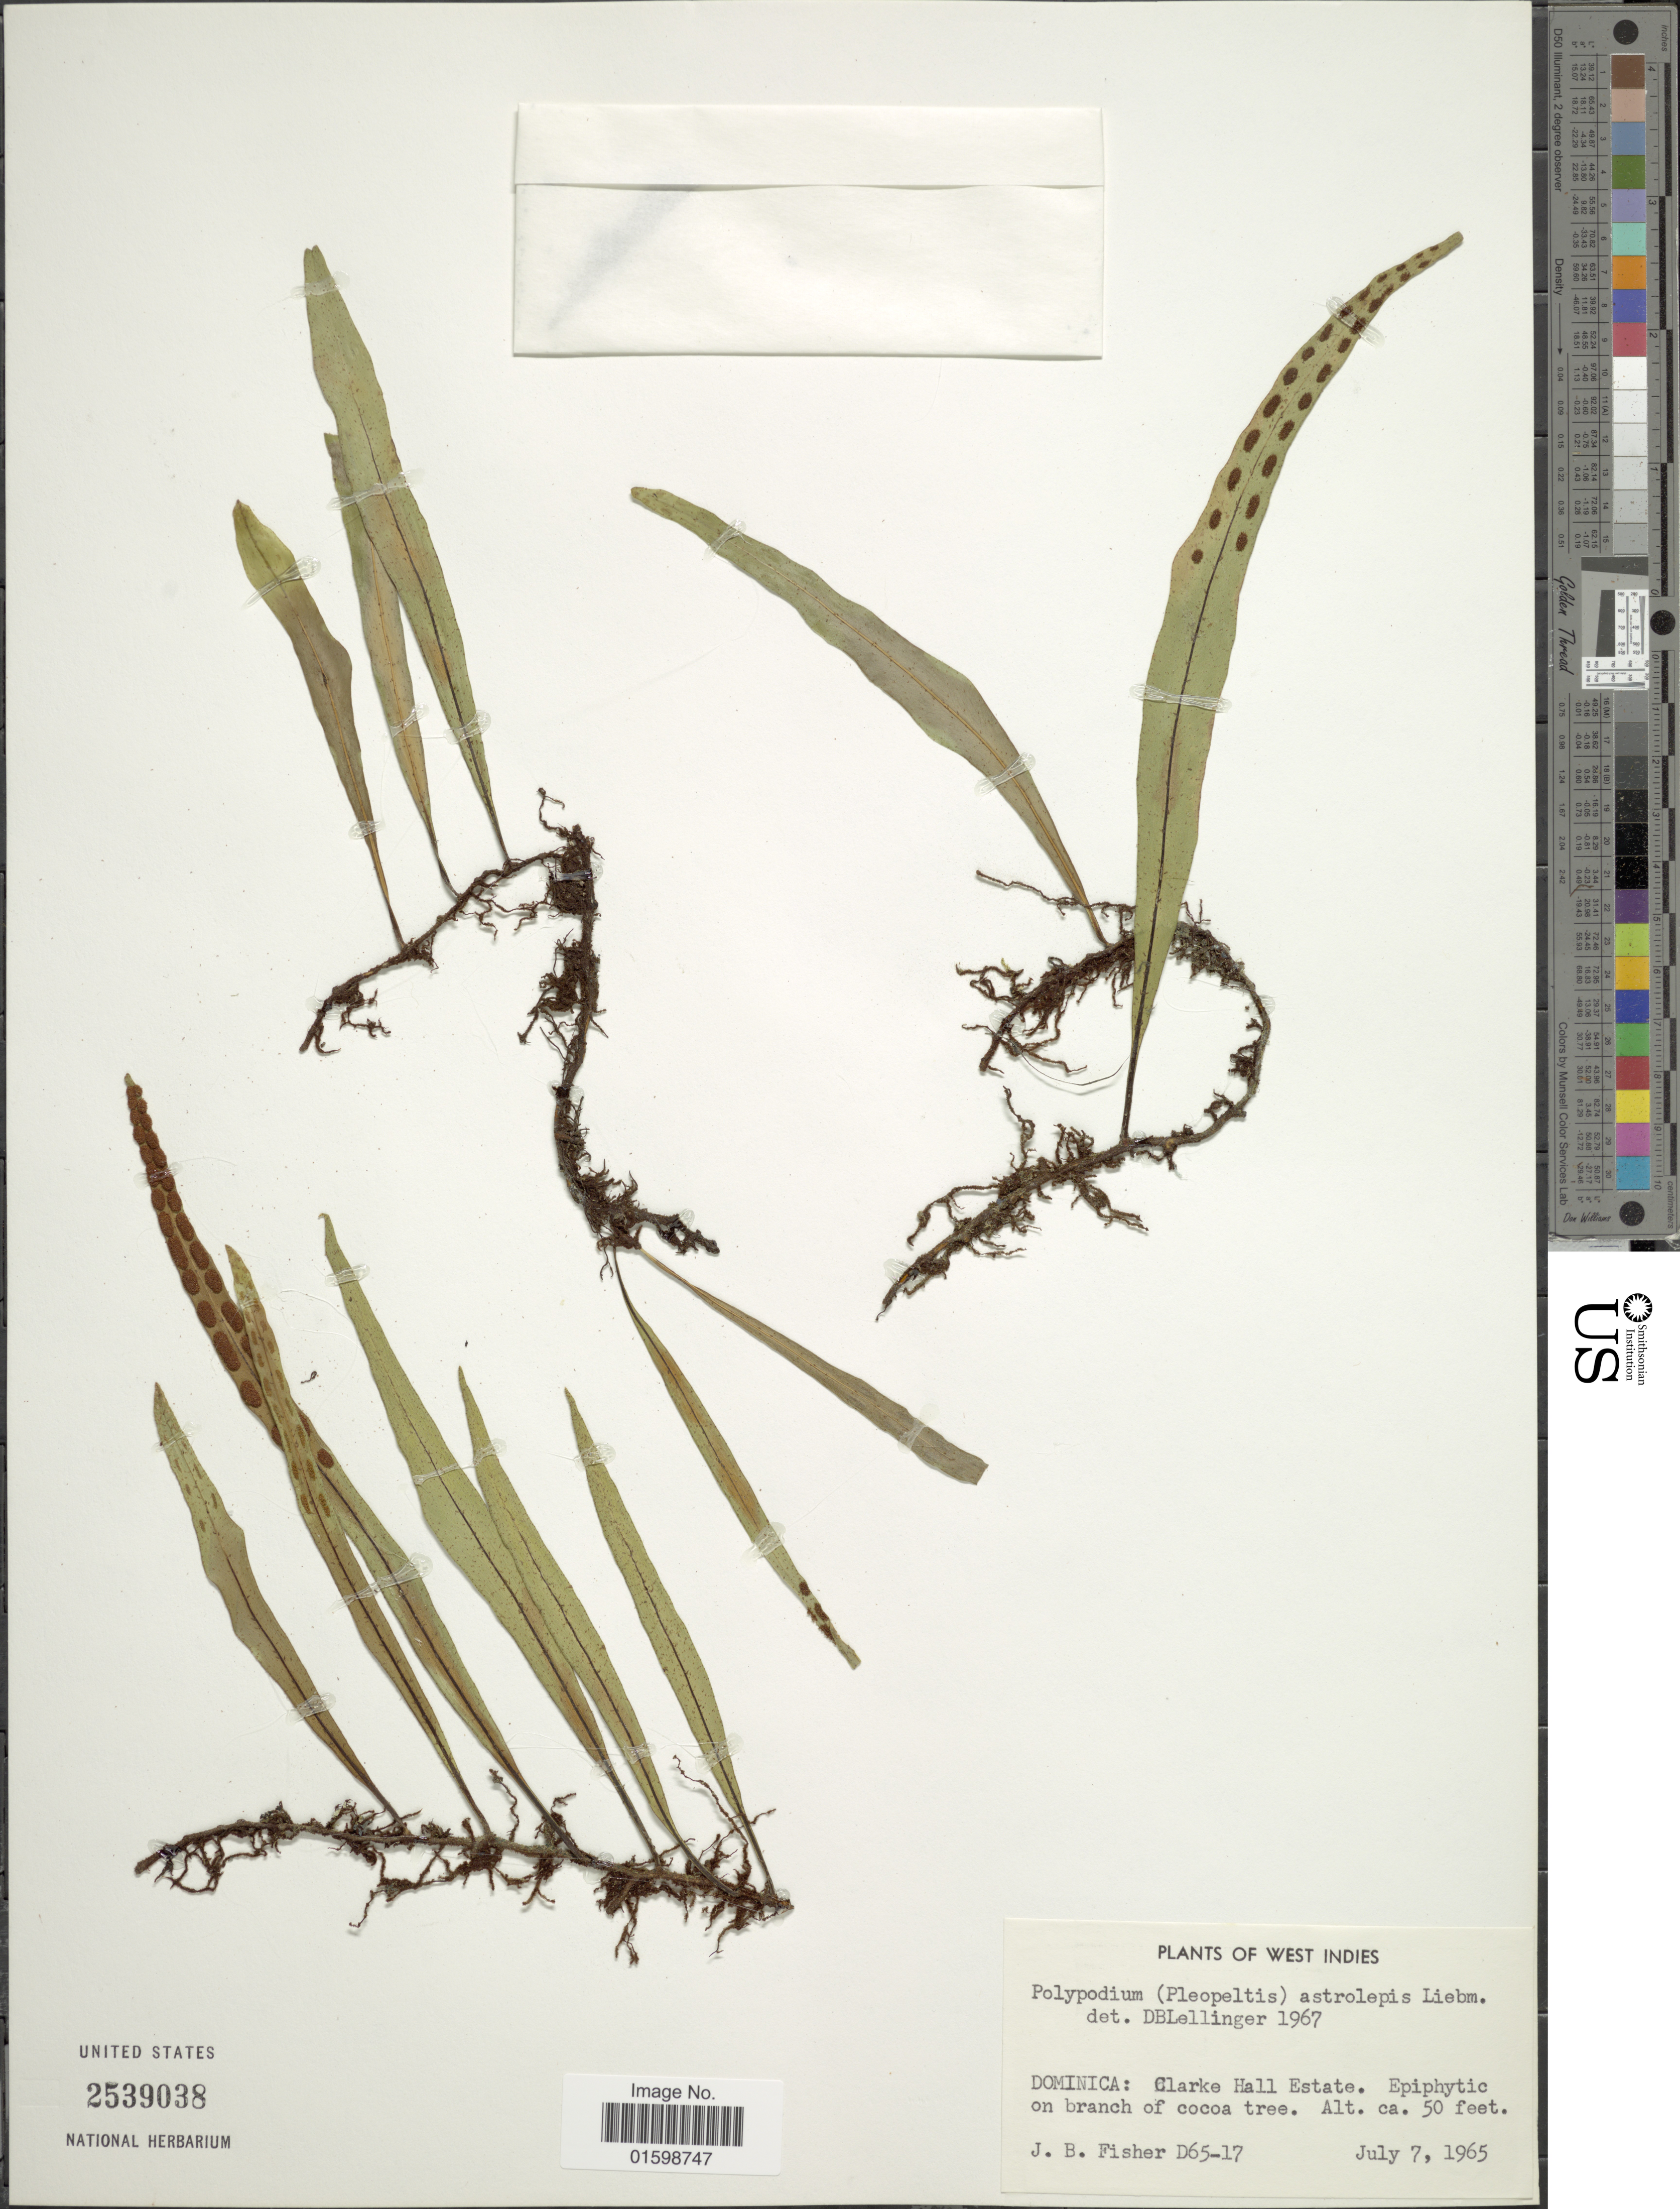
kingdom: Plantae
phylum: Tracheophyta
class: Polypodiopsida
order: Polypodiales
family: Polypodiaceae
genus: Pleopeltis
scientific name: Pleopeltis astrolepis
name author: (Liebm.) E. Fourn.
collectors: J. B. Fisher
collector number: D65-17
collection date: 1965-07-07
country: Dominica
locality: Clarke Hall Estate, epiphytic on branch of cocoa tree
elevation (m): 15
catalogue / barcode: US 2539038